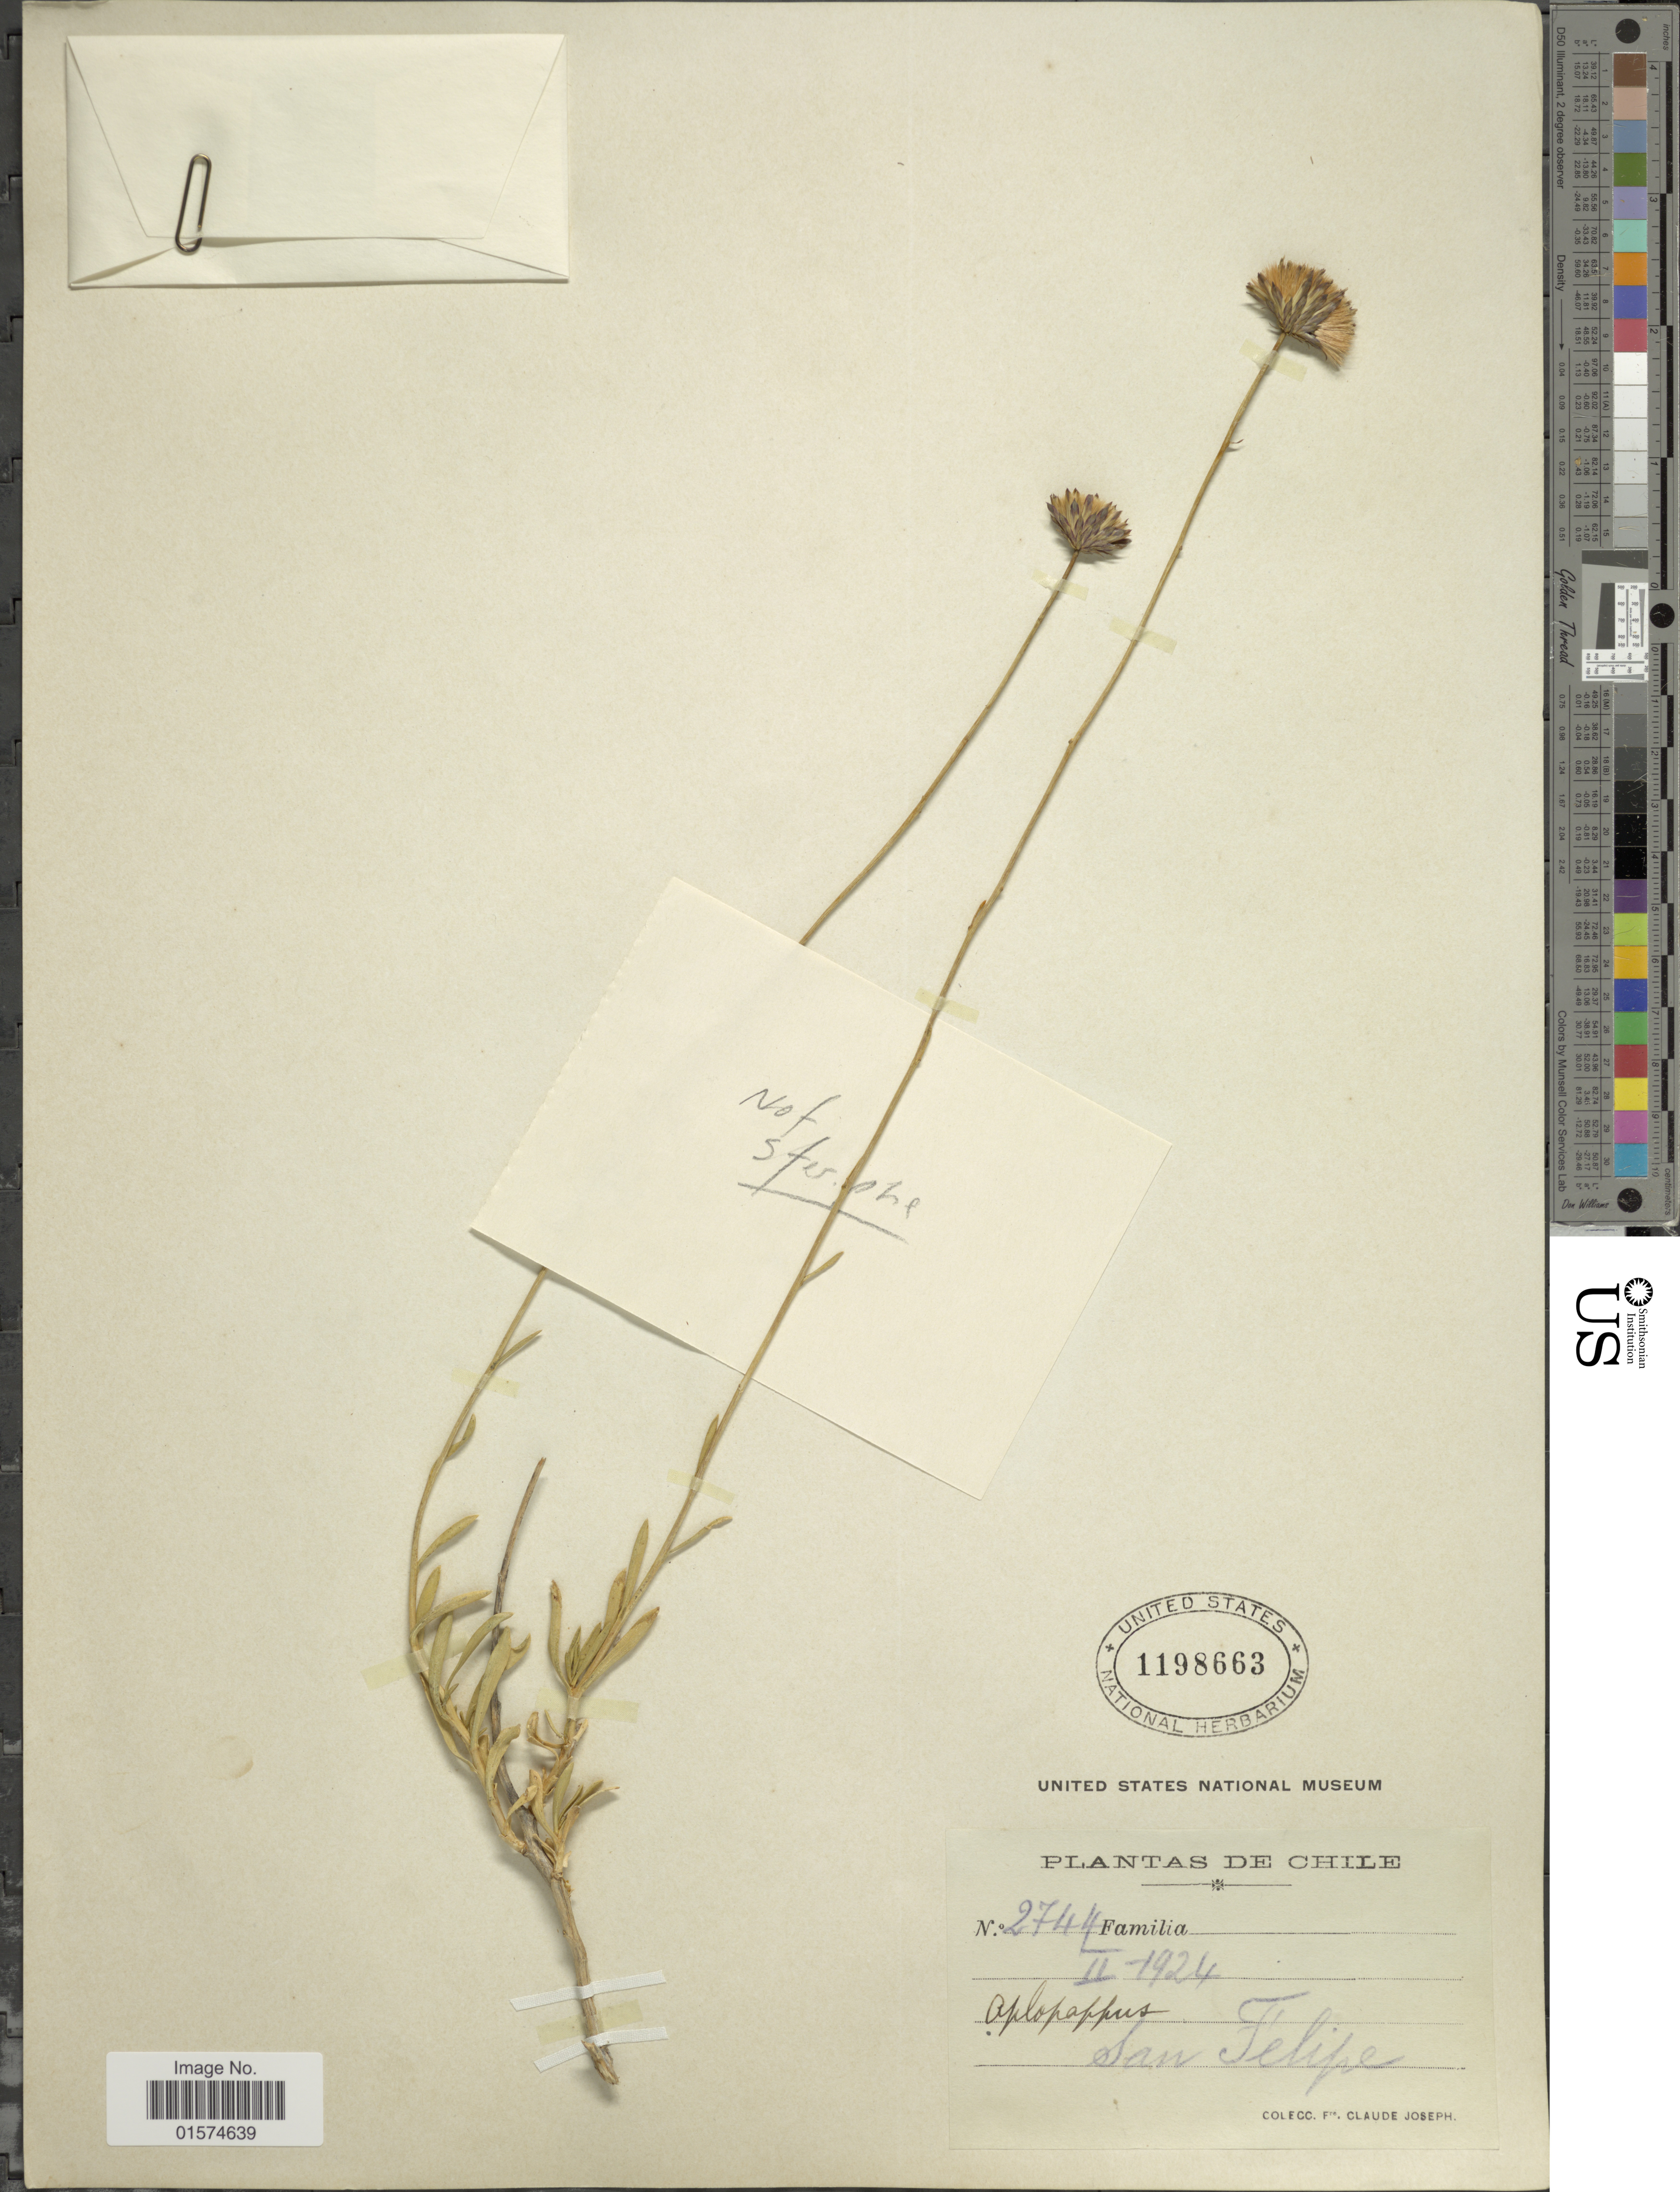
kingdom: Plantae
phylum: Tracheophyta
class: Magnoliopsida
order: Asterales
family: Asteraceae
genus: Haplopappus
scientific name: Haplopappus sp.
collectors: Frere Claude Joseph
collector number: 2744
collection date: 1924-02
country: Chile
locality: Aplopappus, San Felipe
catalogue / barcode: US 1198663